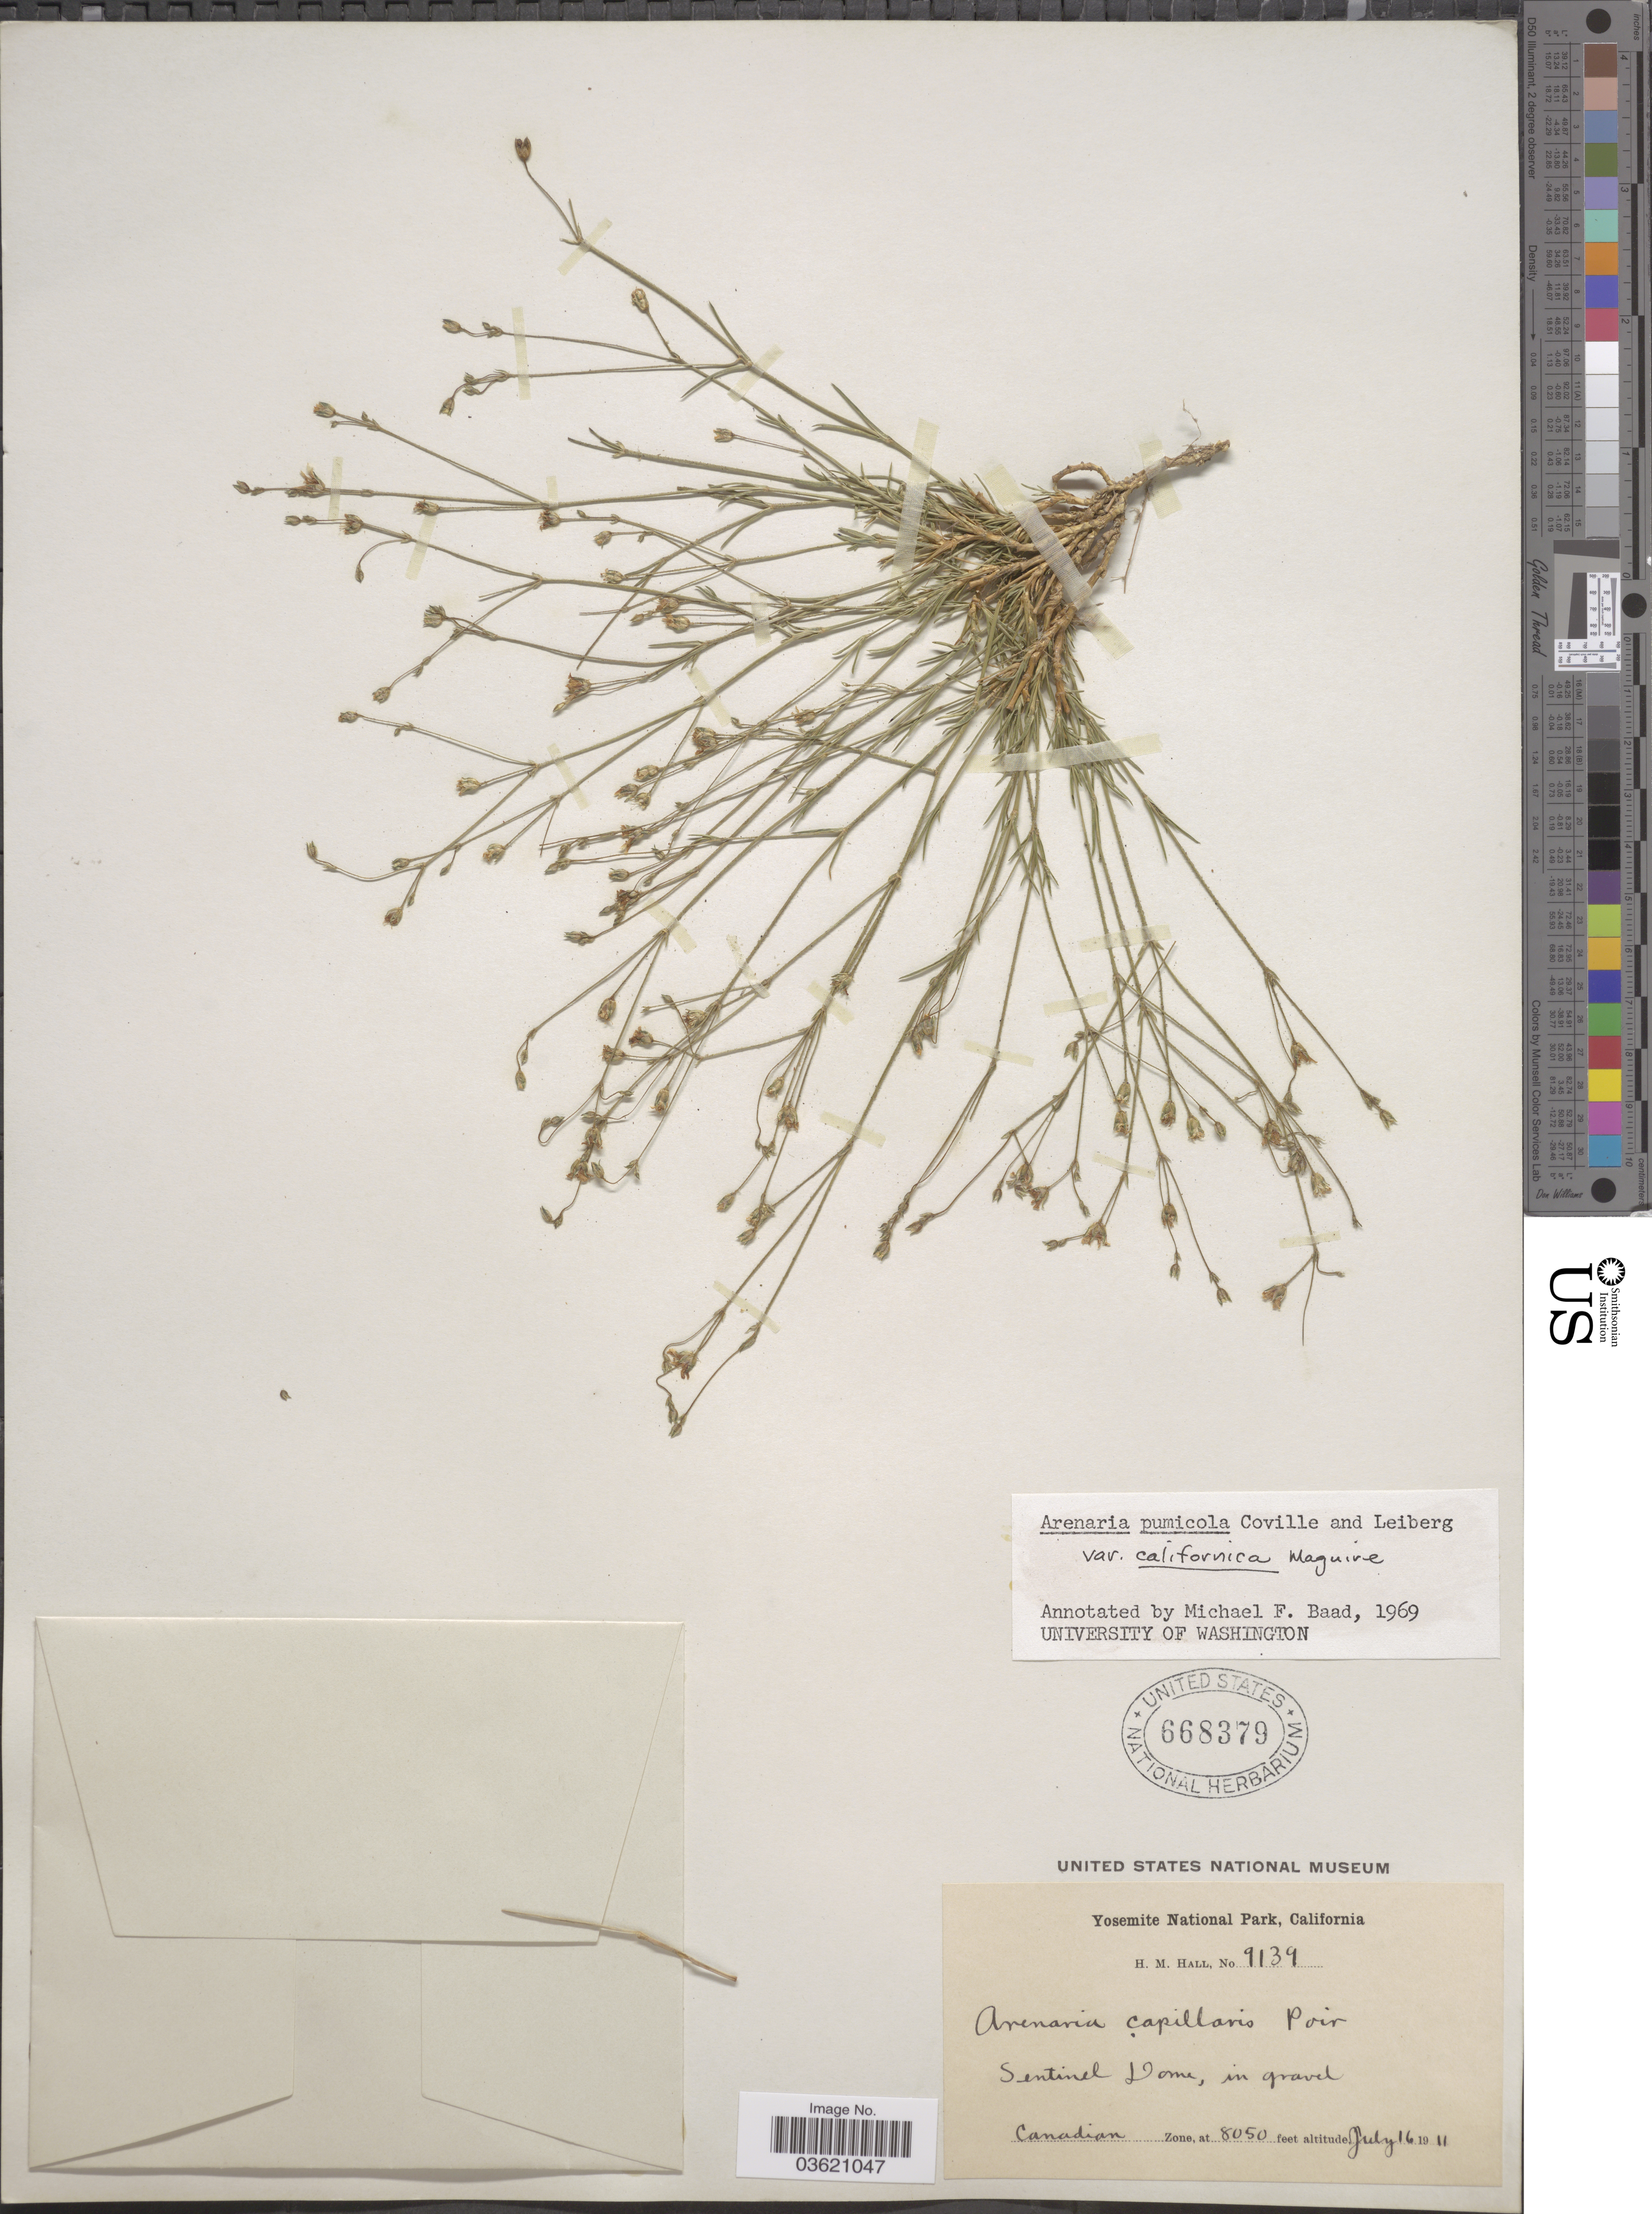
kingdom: Plantae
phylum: Tracheophyta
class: Magnoliopsida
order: Caryophyllales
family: Caryophyllaceae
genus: Eremogone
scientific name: Eremogone aculeata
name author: (S. Watson) Ikonn.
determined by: U.S. National Herbarium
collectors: H. M. Hall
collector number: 9139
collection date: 1911-07-16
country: United States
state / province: California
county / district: Mariposa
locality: Yosemite National Park. Sentinel Dome. Canadian Zone.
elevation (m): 2454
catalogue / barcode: US 668379